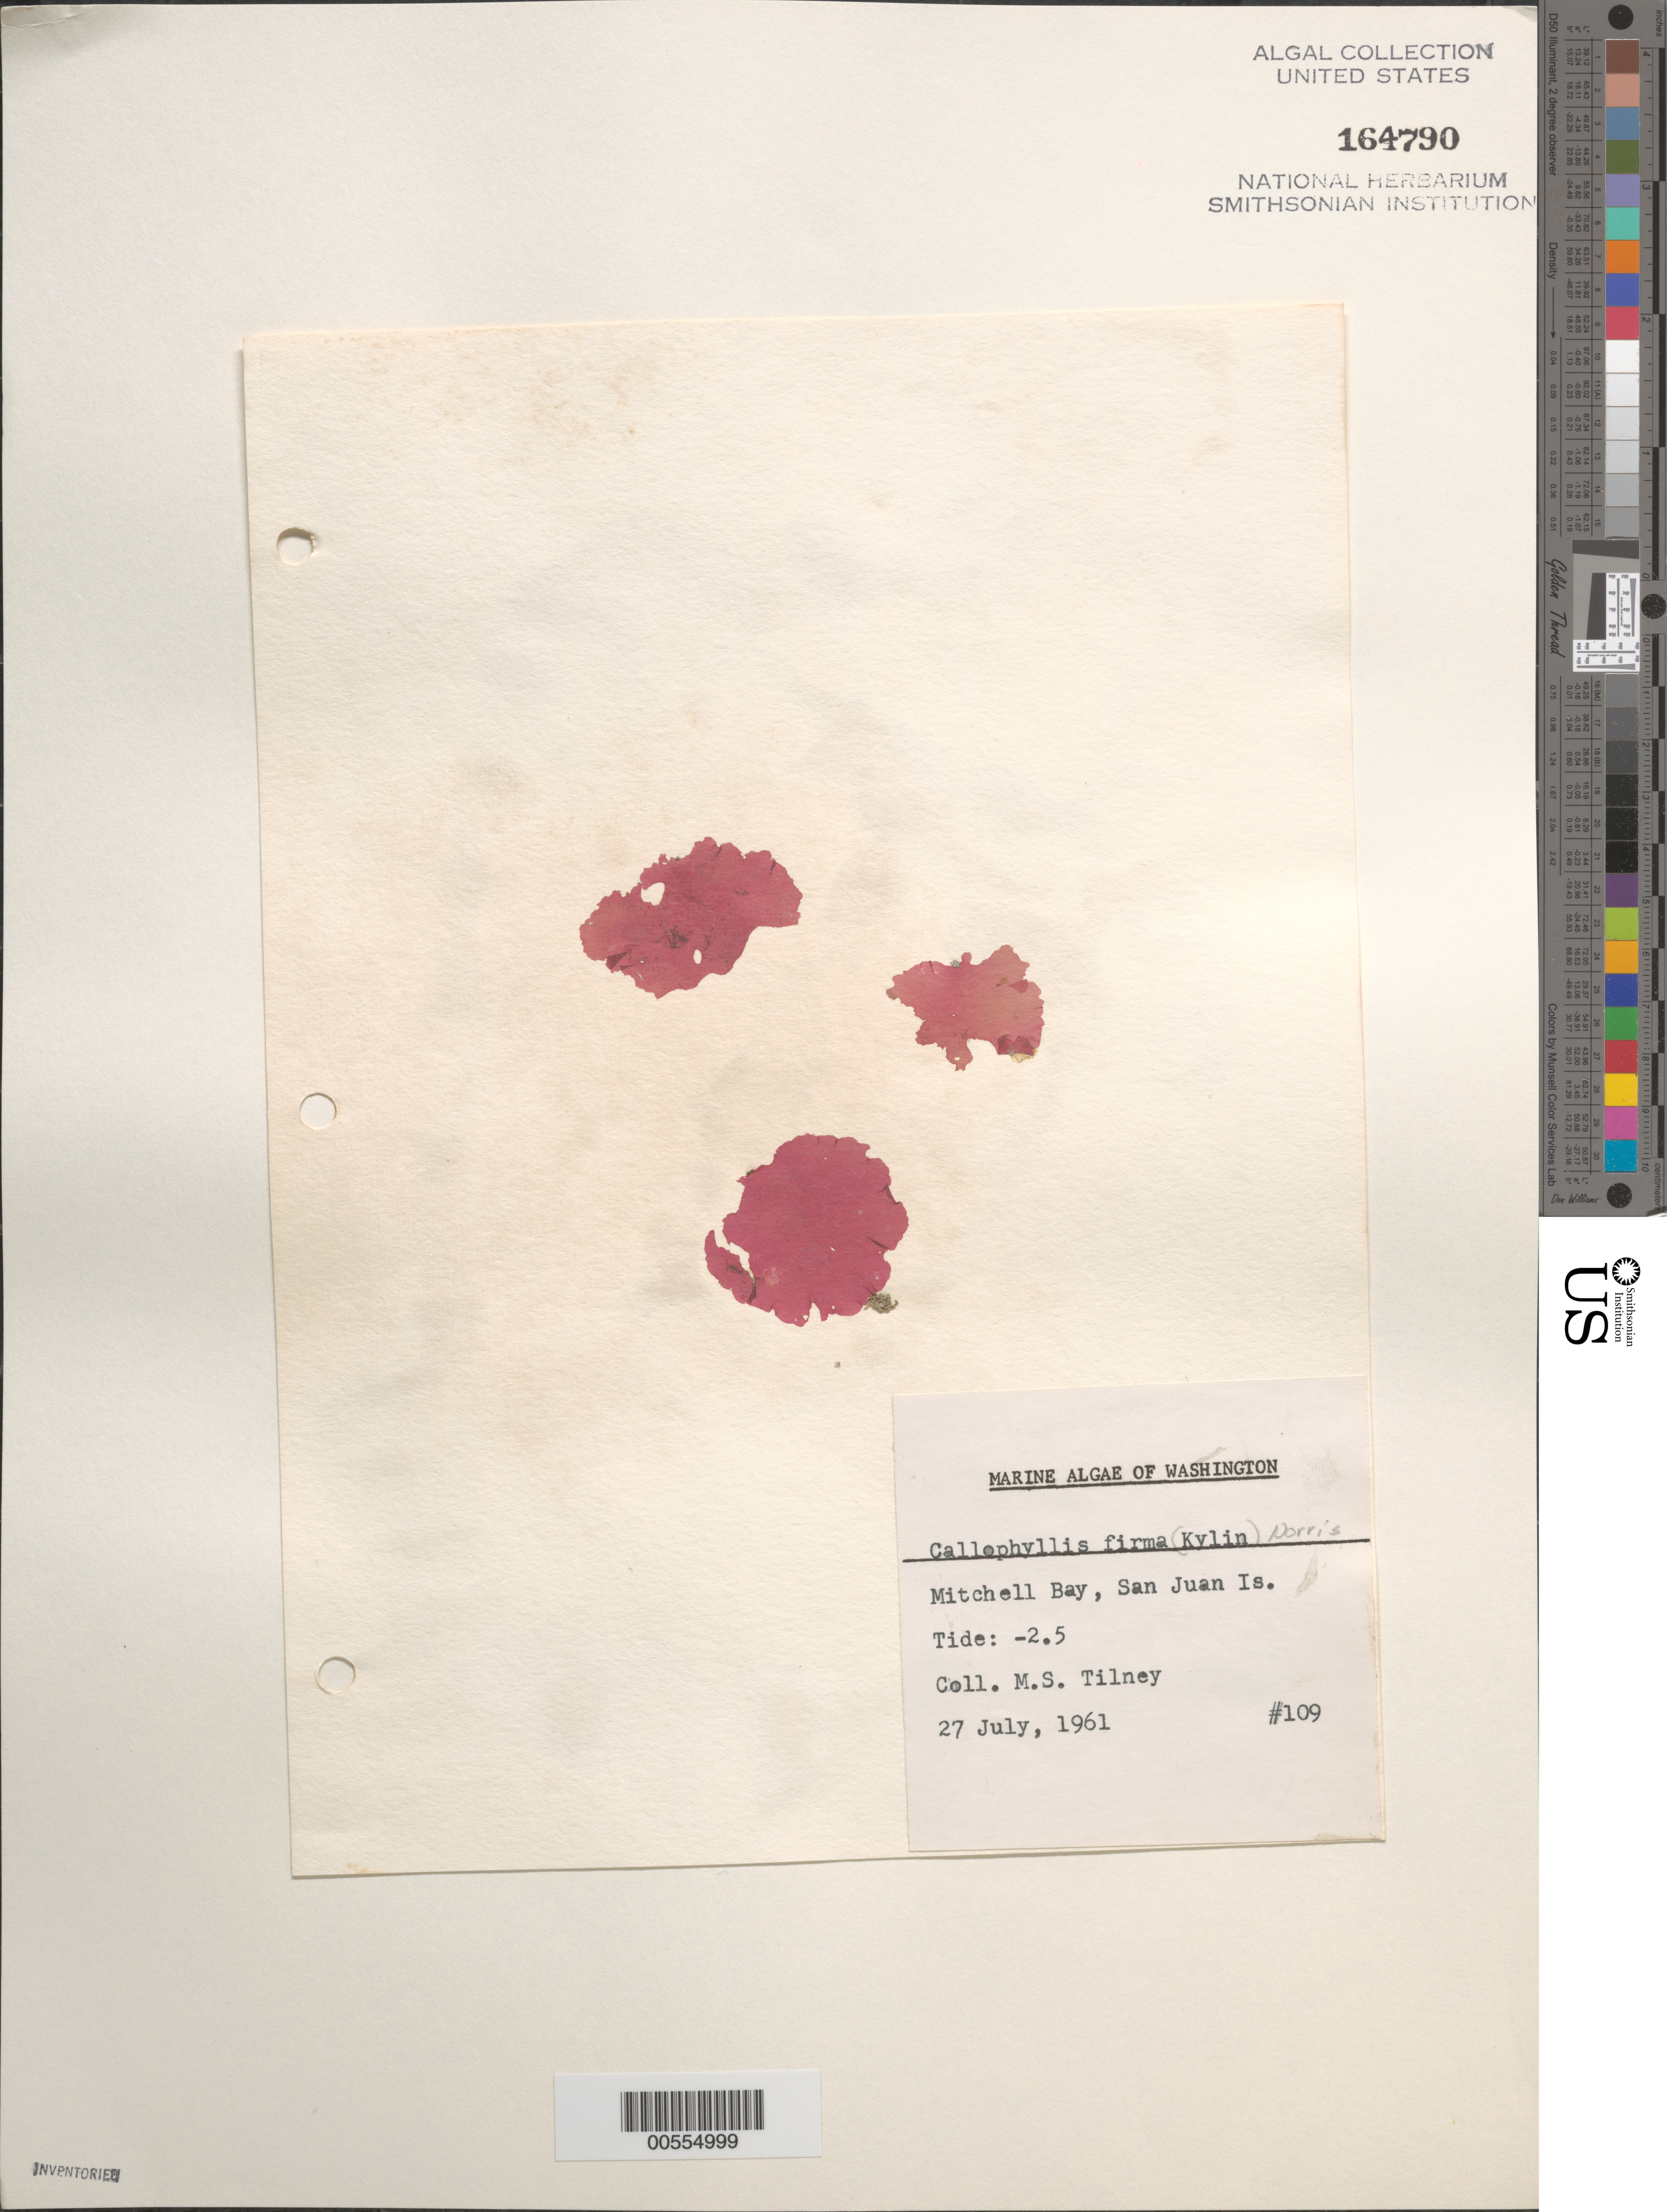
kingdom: Plantae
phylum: Rhodophyta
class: Florideophyceae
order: Gigartinales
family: Kallymeniaceae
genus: Salishia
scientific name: Salishia firma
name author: (Kylin) Clarkston & G.W. Saunders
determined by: Algae name updating Project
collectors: M. Tilney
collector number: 109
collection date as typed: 27 Jul 1961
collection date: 1961-07-27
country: United States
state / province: Washington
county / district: San Juan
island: San Juan Island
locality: Mitchell Bay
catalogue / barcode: US 164790